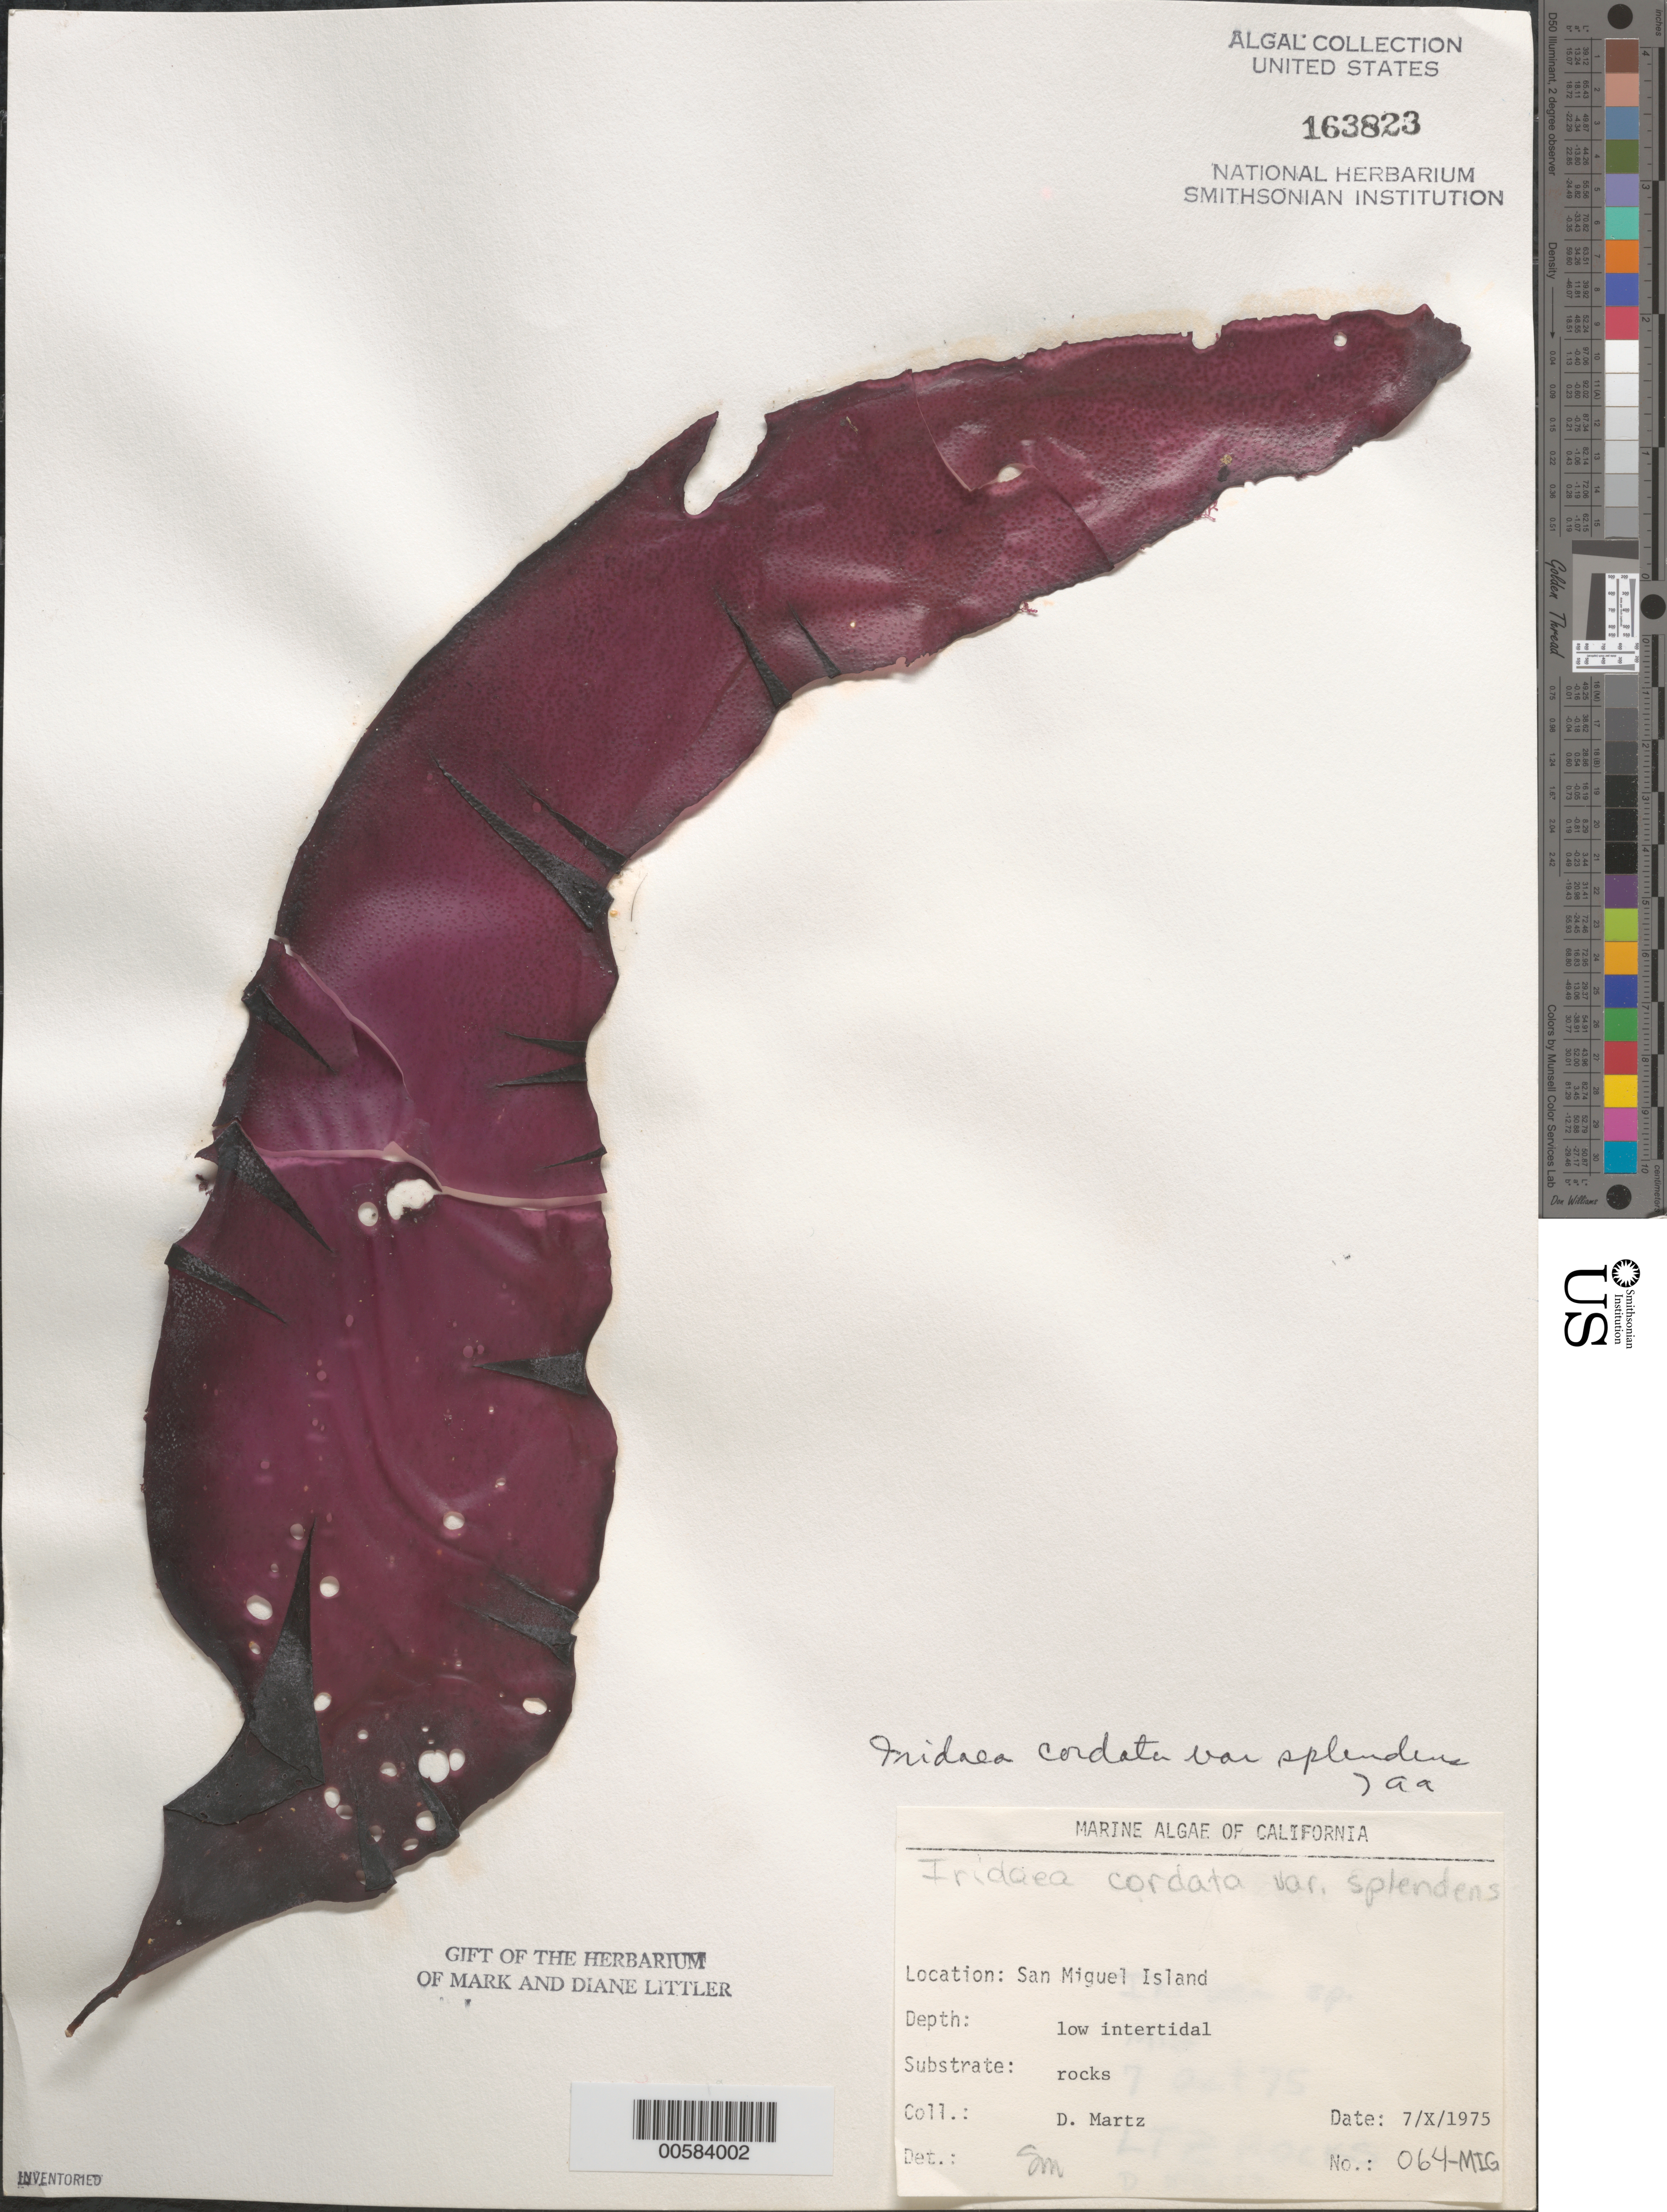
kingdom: Plantae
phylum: Rhodophyta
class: Florideophyceae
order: Gigartinales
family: Gigartinaceae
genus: Iridaea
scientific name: Iridaea cordata var. splendens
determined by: Murray, S. N.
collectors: D. Martz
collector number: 064-mig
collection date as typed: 07 Oct 1975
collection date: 1975-10-07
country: United States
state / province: California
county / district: Santa Barbara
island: San Miguel Island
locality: Cuyler Harbor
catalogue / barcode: US 163823